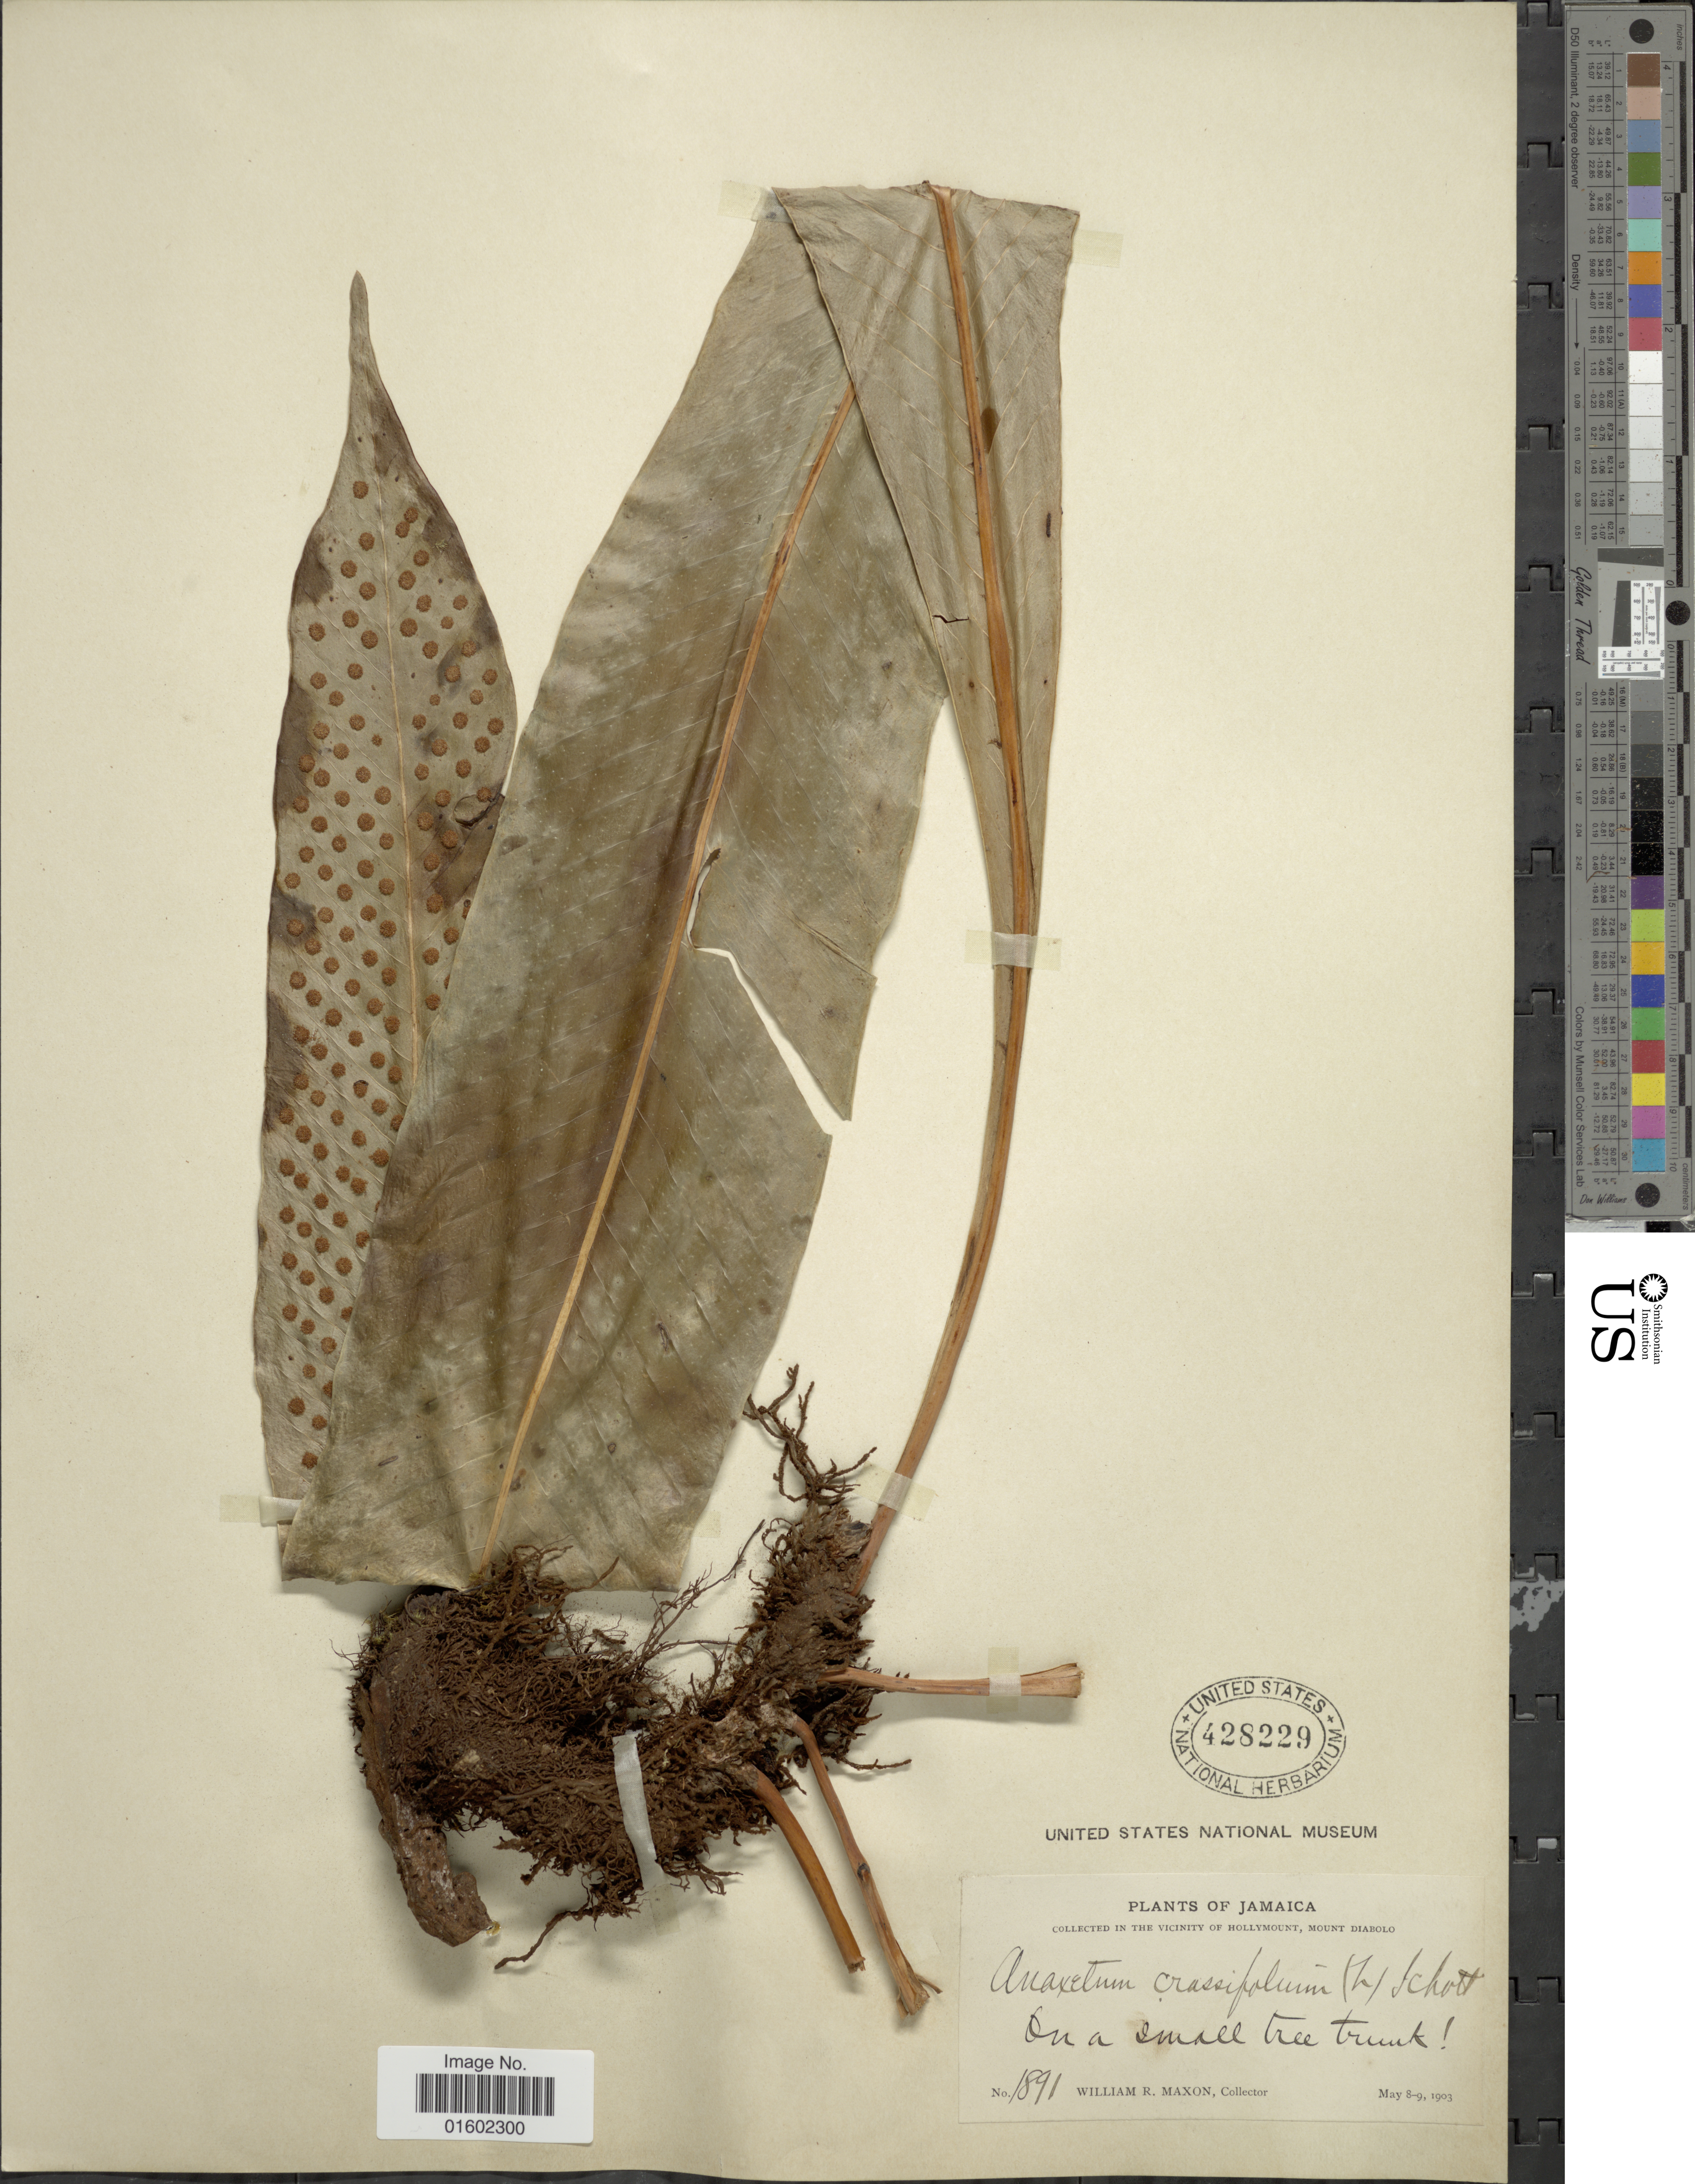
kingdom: Plantae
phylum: Tracheophyta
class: Polypodiopsida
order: Polypodiales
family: Polypodiaceae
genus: Niphidium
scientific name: Niphidium crassifolium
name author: (L.) Lellinger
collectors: W. R. Maxon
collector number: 1891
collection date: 1903-05-08/1903-05-09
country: Jamaica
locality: In the vicinity of Hollymount, Mount Diabolo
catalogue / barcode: US 428229